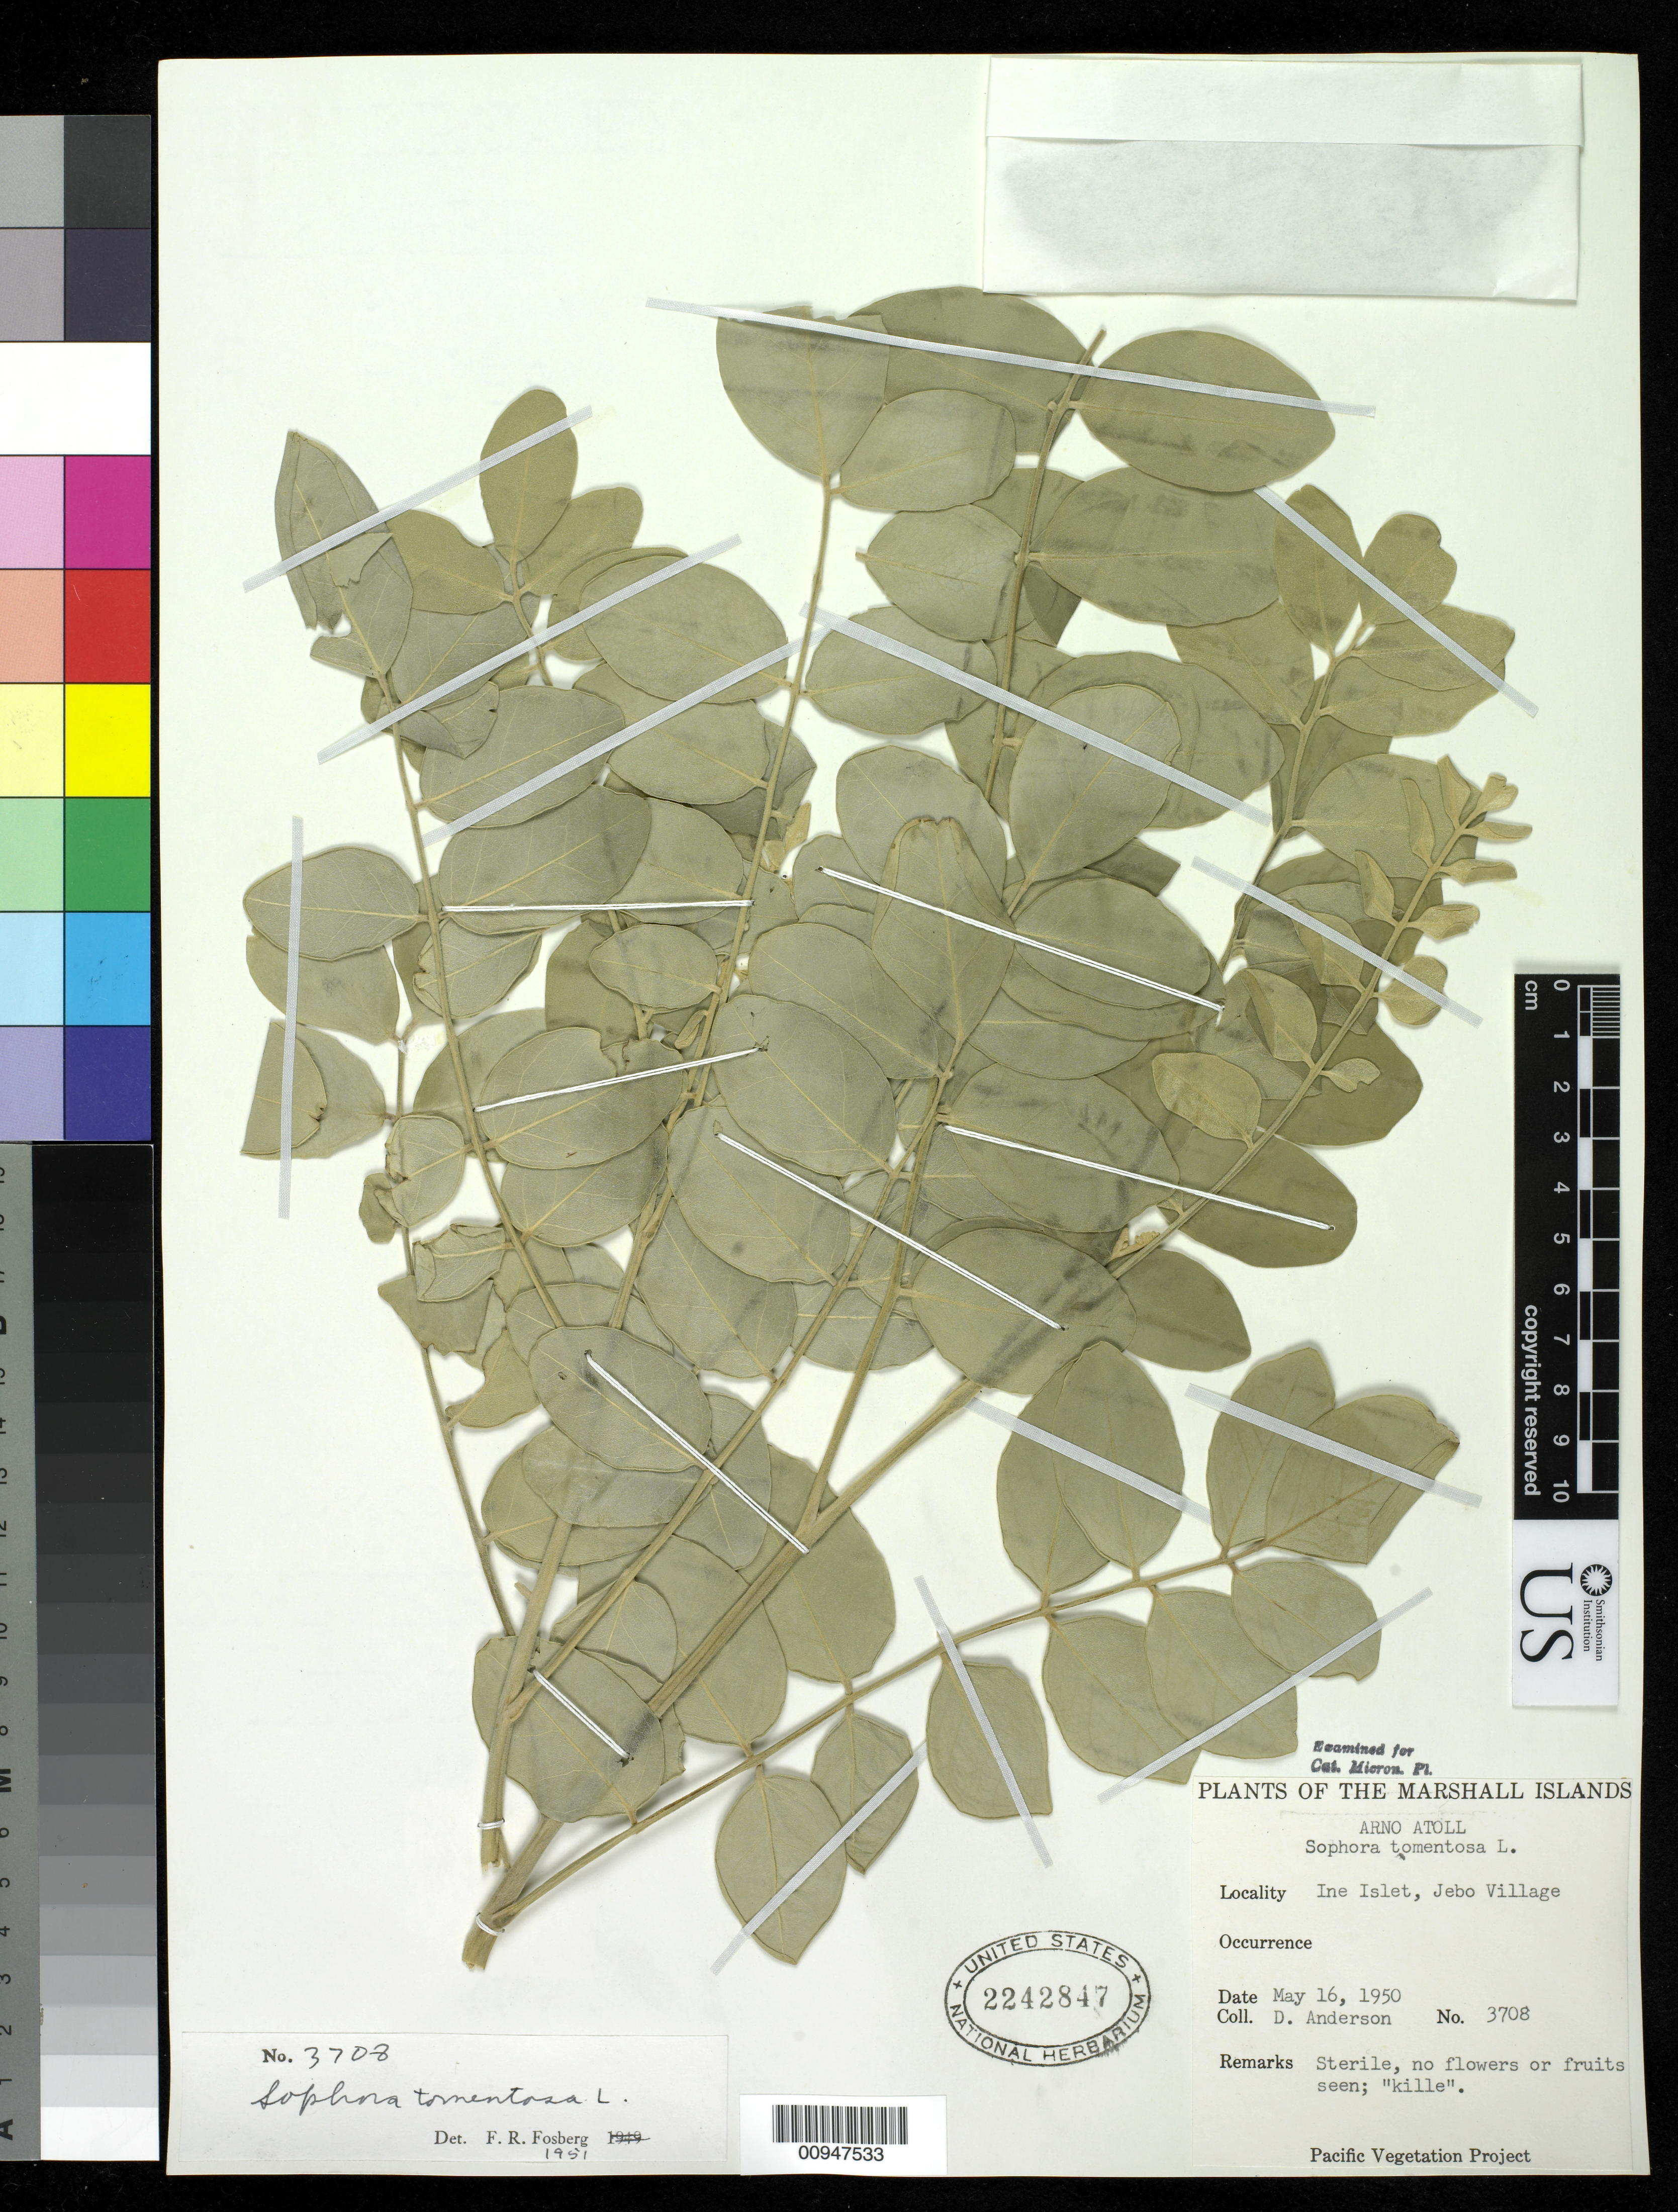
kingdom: Plantae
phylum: Tracheophyta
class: Magnoliopsida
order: Fabales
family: Fabaceae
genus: Sophora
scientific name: Sophora tomentosa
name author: L.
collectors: F. R. Fosberg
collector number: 3708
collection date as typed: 16 May 1950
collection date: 1950-05-16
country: Marshall Islands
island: Arno Atoll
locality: Ine Islet, Jebo Village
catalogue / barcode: US 2242847